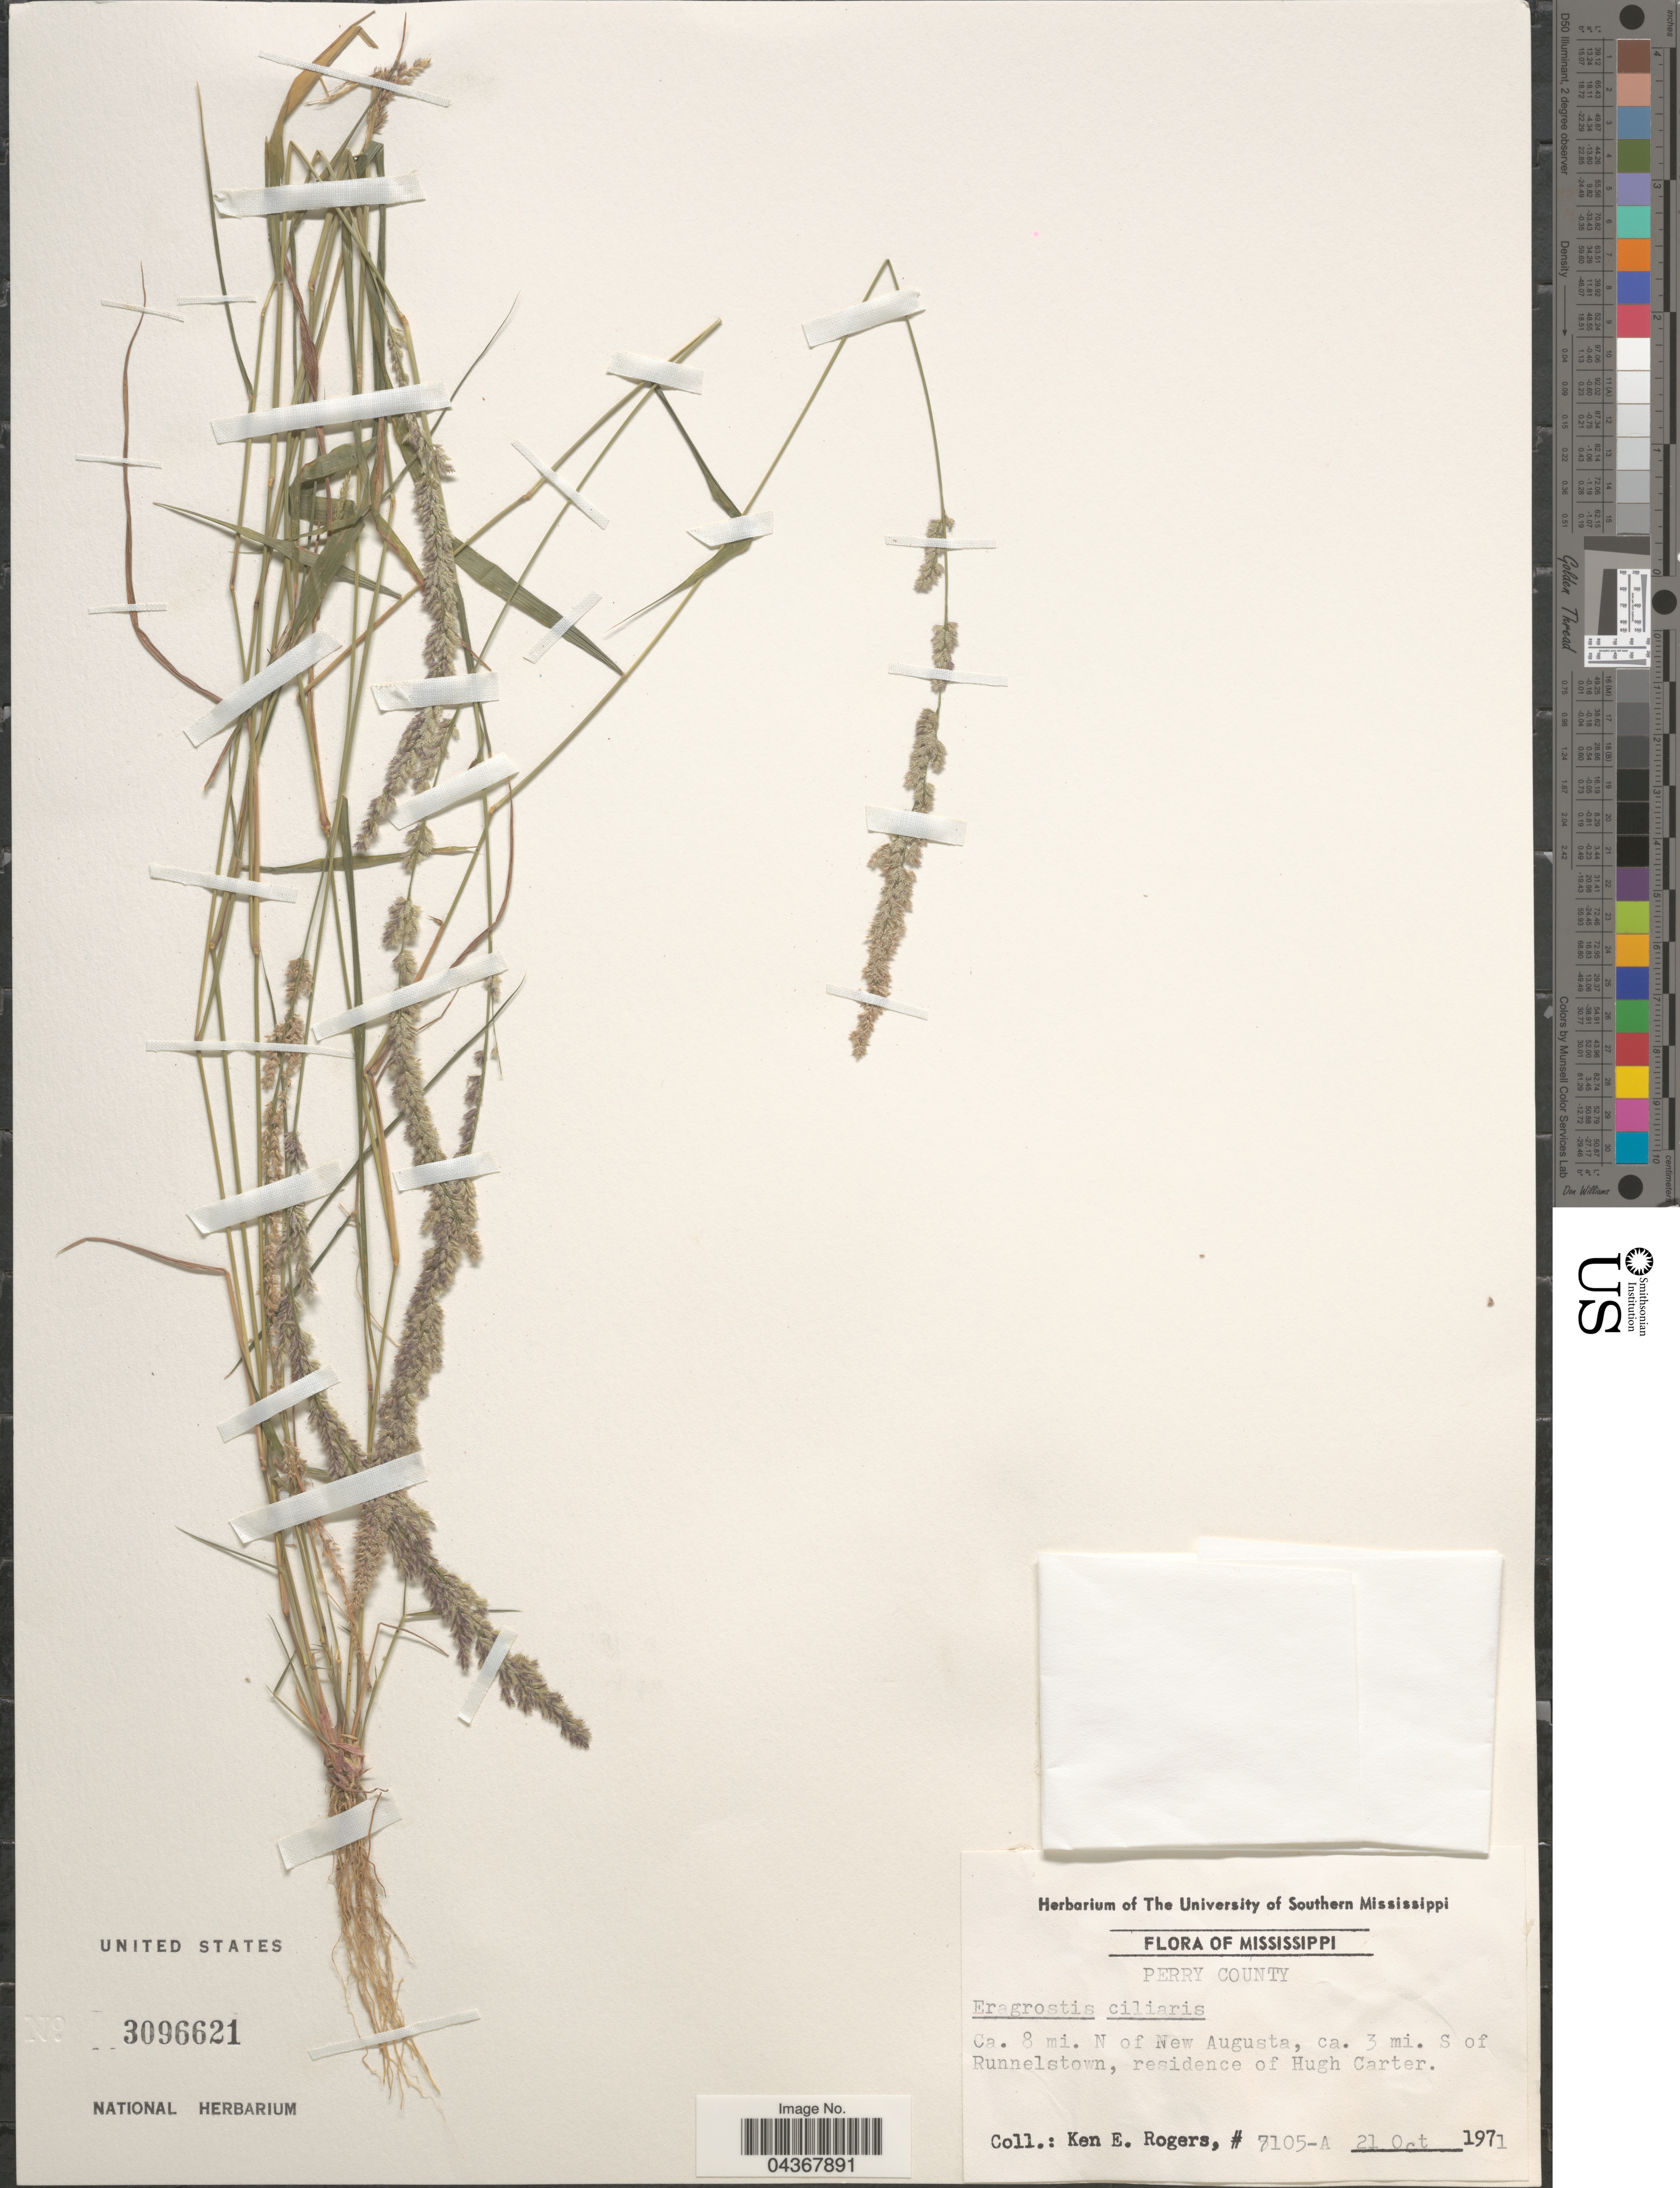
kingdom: Plantae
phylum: Tracheophyta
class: Liliopsida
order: Poales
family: Poaceae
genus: Eragrostis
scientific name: Eragrostis ciliaris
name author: (L.) R. Br.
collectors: K. Rogers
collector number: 7105-A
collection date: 1971-10-21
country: United States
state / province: Mississippi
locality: Perry County. Ca. 8 mi. N of New Augusta, ca. 3 mi. S of Runnelstown, residence of Hugh Carter.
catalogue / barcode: US 3096621